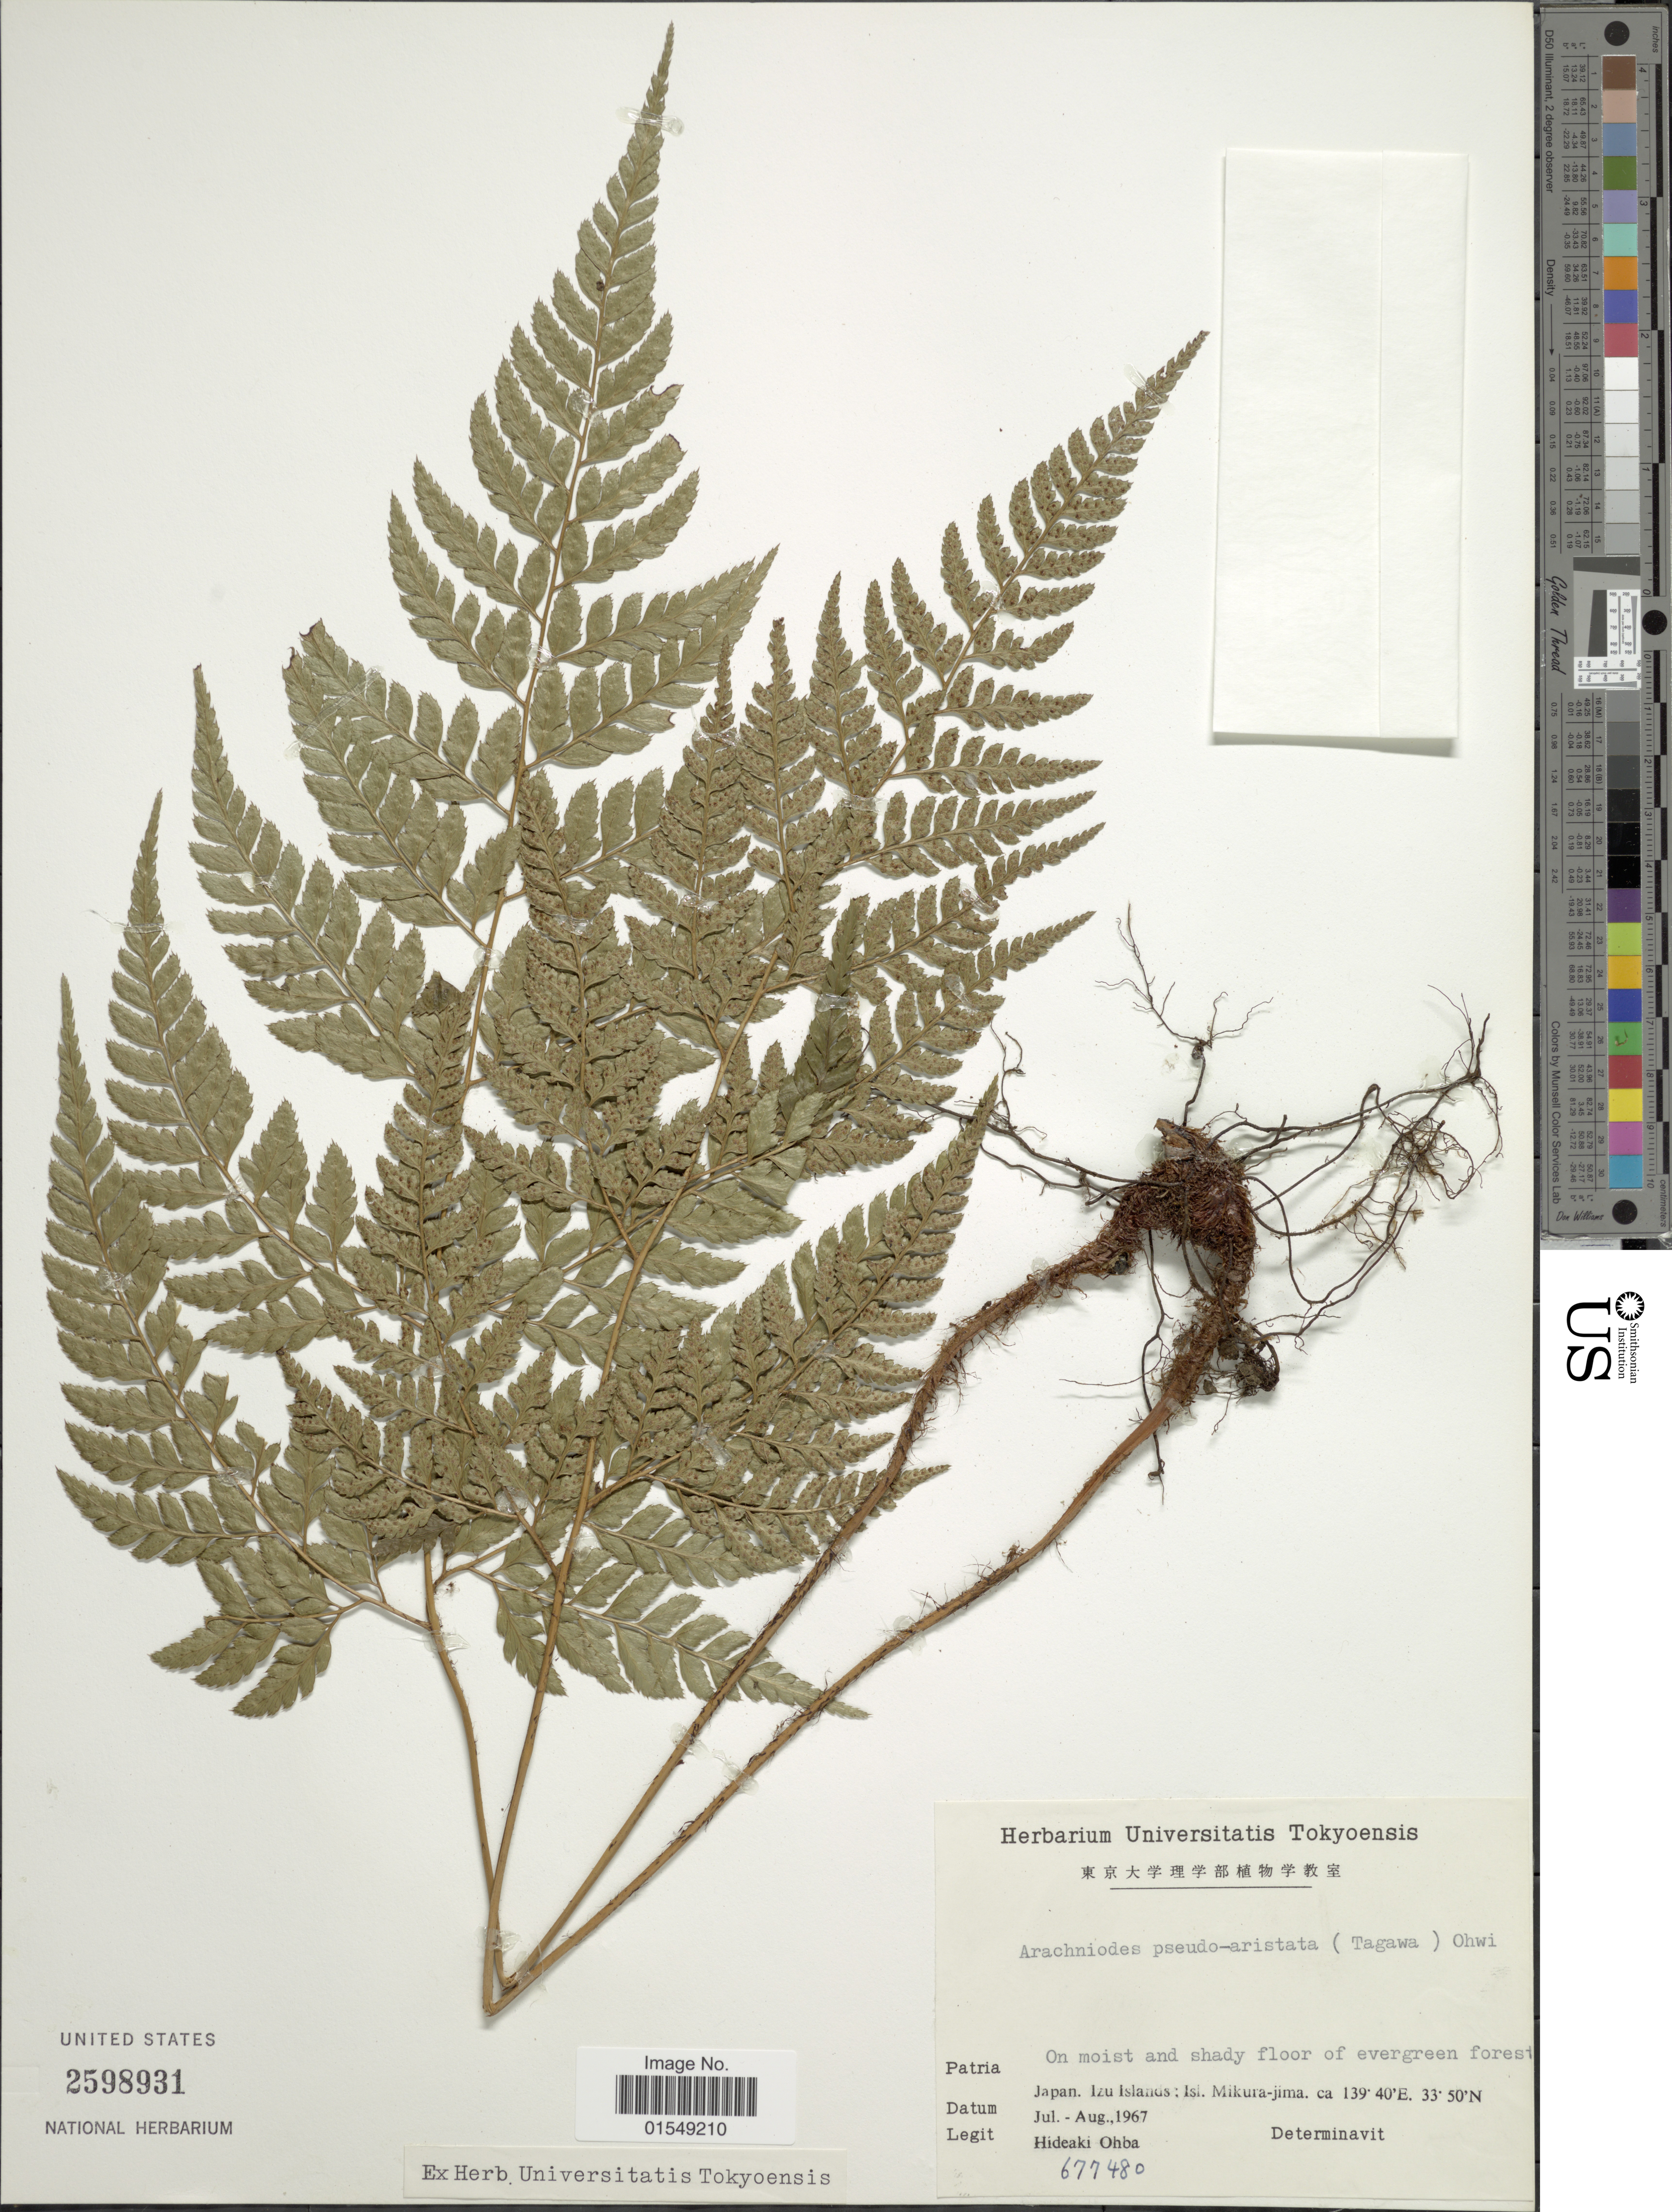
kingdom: Plantae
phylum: Tracheophyta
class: Polypodiopsida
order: Polypodiales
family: Dryopteridaceae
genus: Arachniodes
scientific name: Arachniodes pseudoaristata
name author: (Tagawa) Ohwi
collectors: H. Ohba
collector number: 677480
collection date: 1967-07/1967-08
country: Japan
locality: Japan. Izu Islands: Isl. Mikura-jima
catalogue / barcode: US 2598931